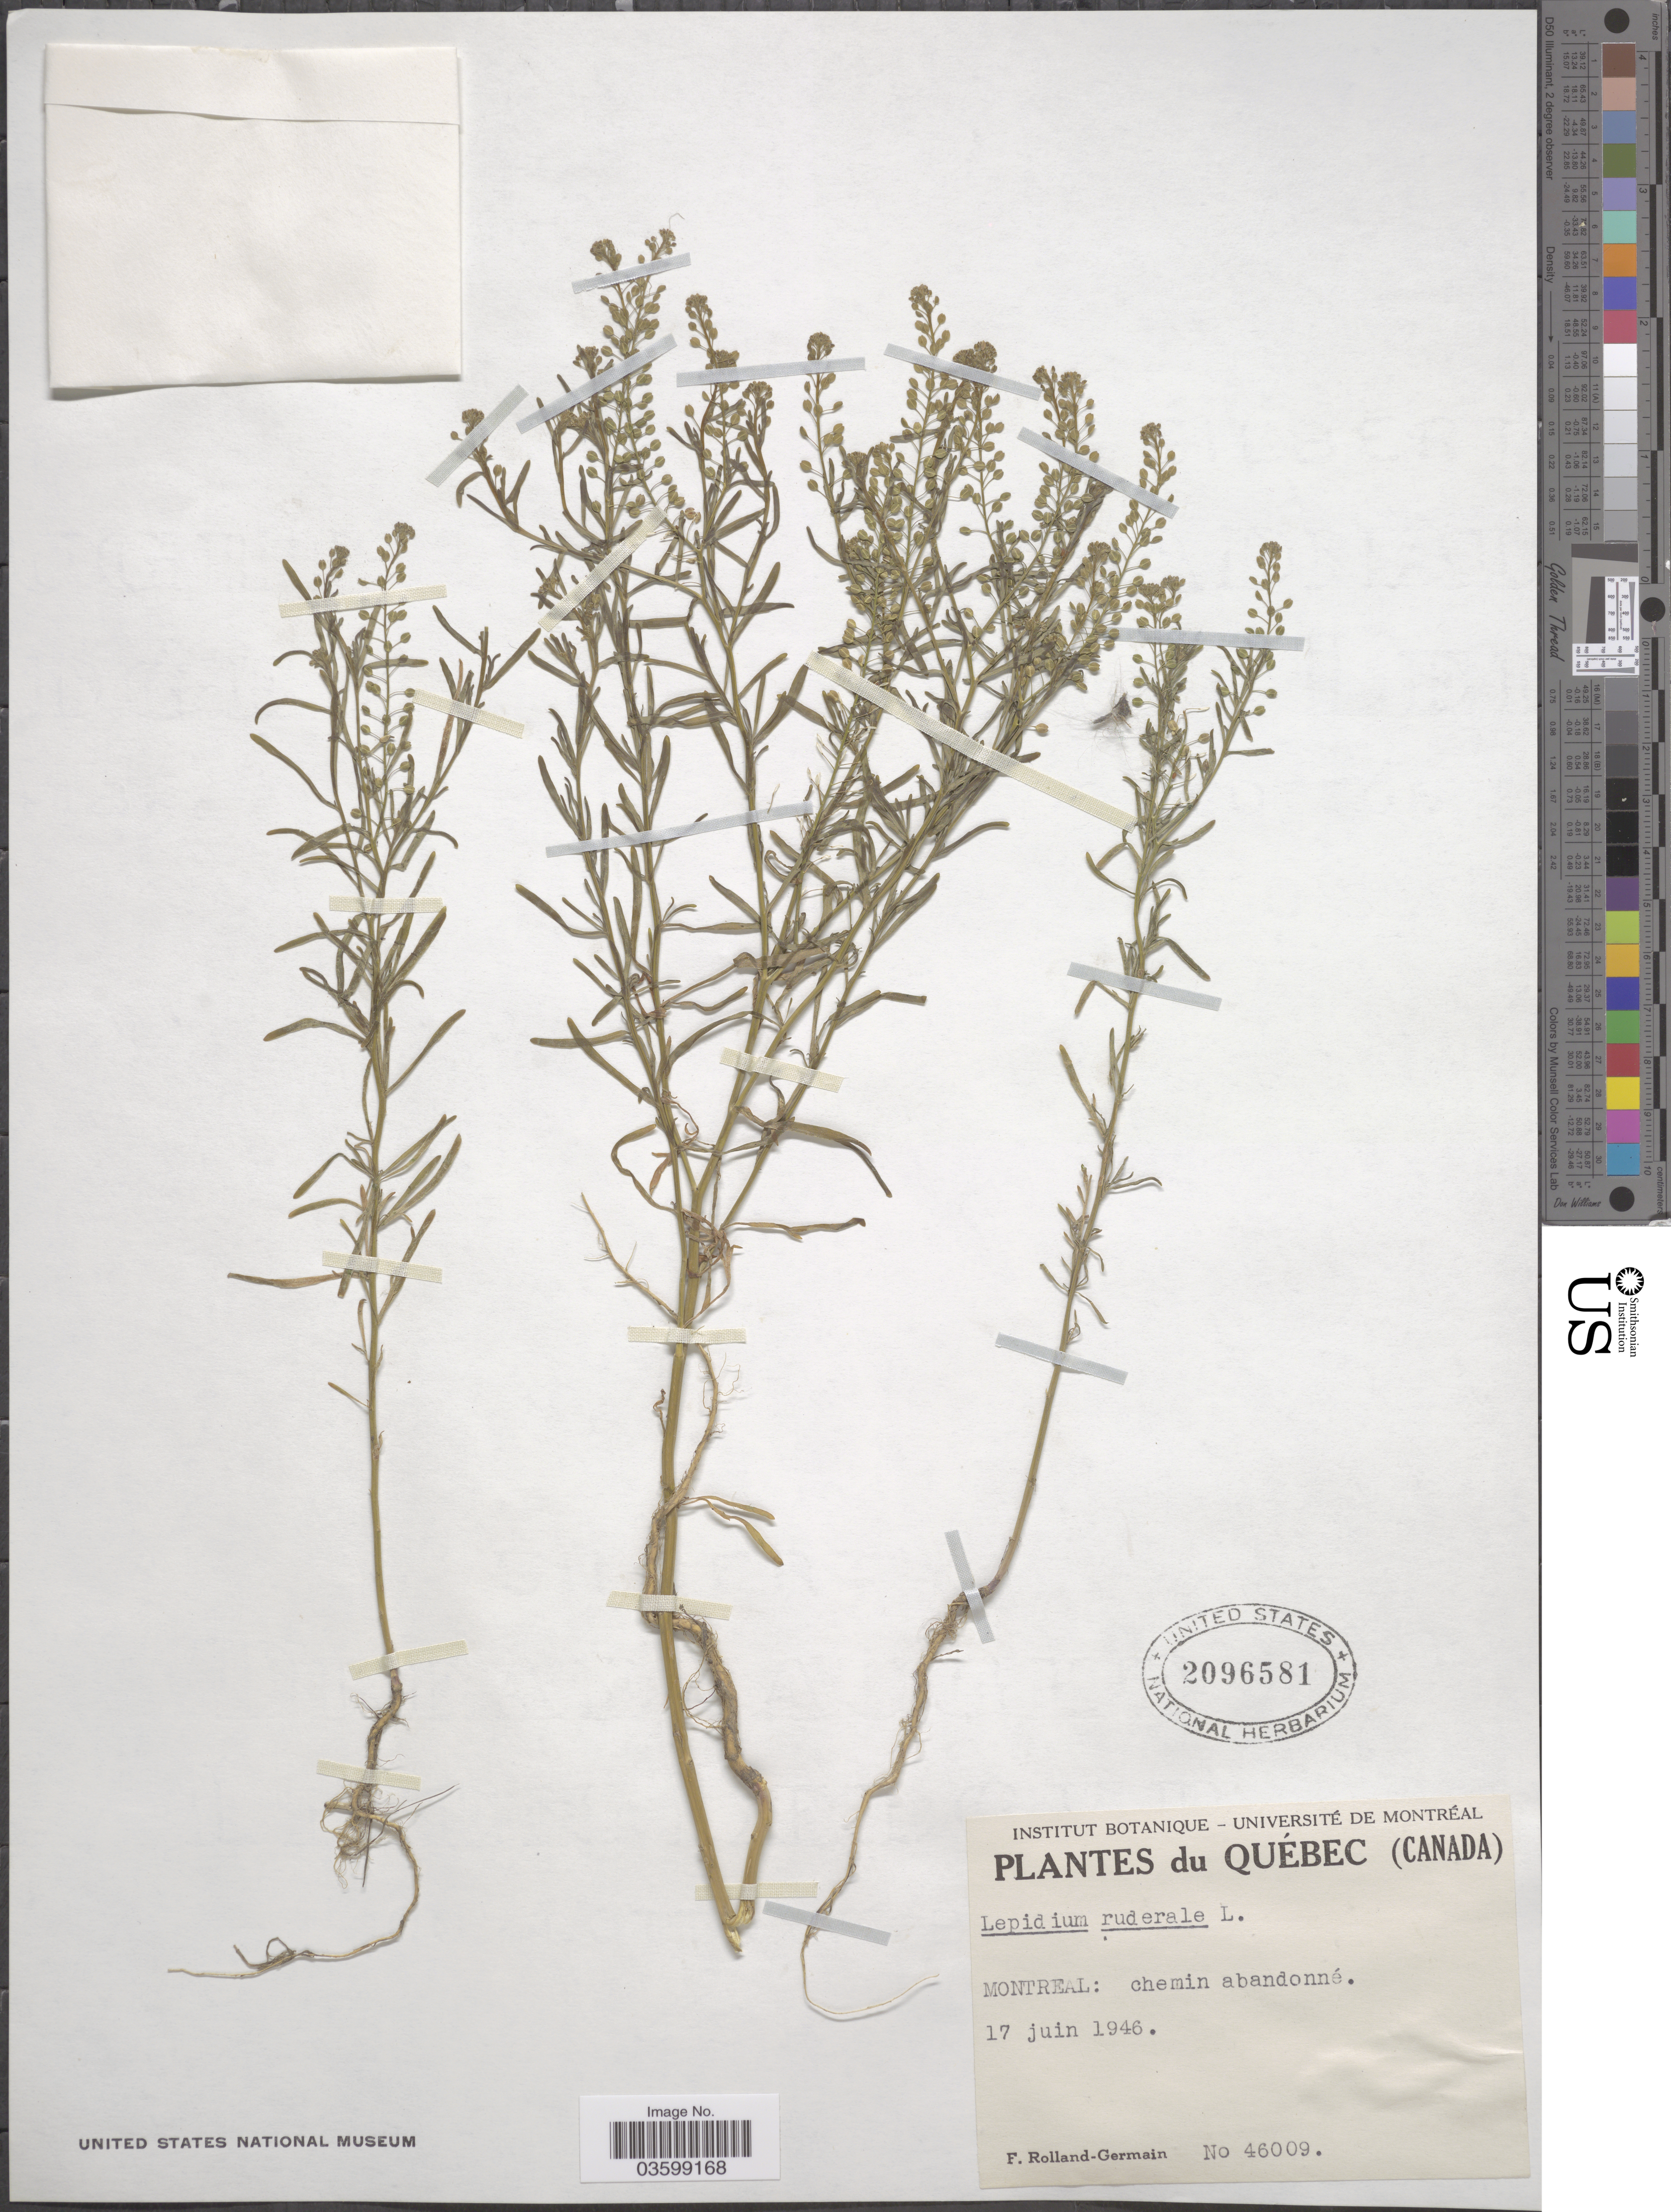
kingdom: Plantae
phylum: Tracheophyta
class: Magnoliopsida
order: Brassicales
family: Brassicaceae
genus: Lepidium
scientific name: Lepidium ruderale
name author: Burm. f.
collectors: Rolland-Germain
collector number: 46009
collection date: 1946-06-17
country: Canada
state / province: Quebec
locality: Montreal.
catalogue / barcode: US 2096581